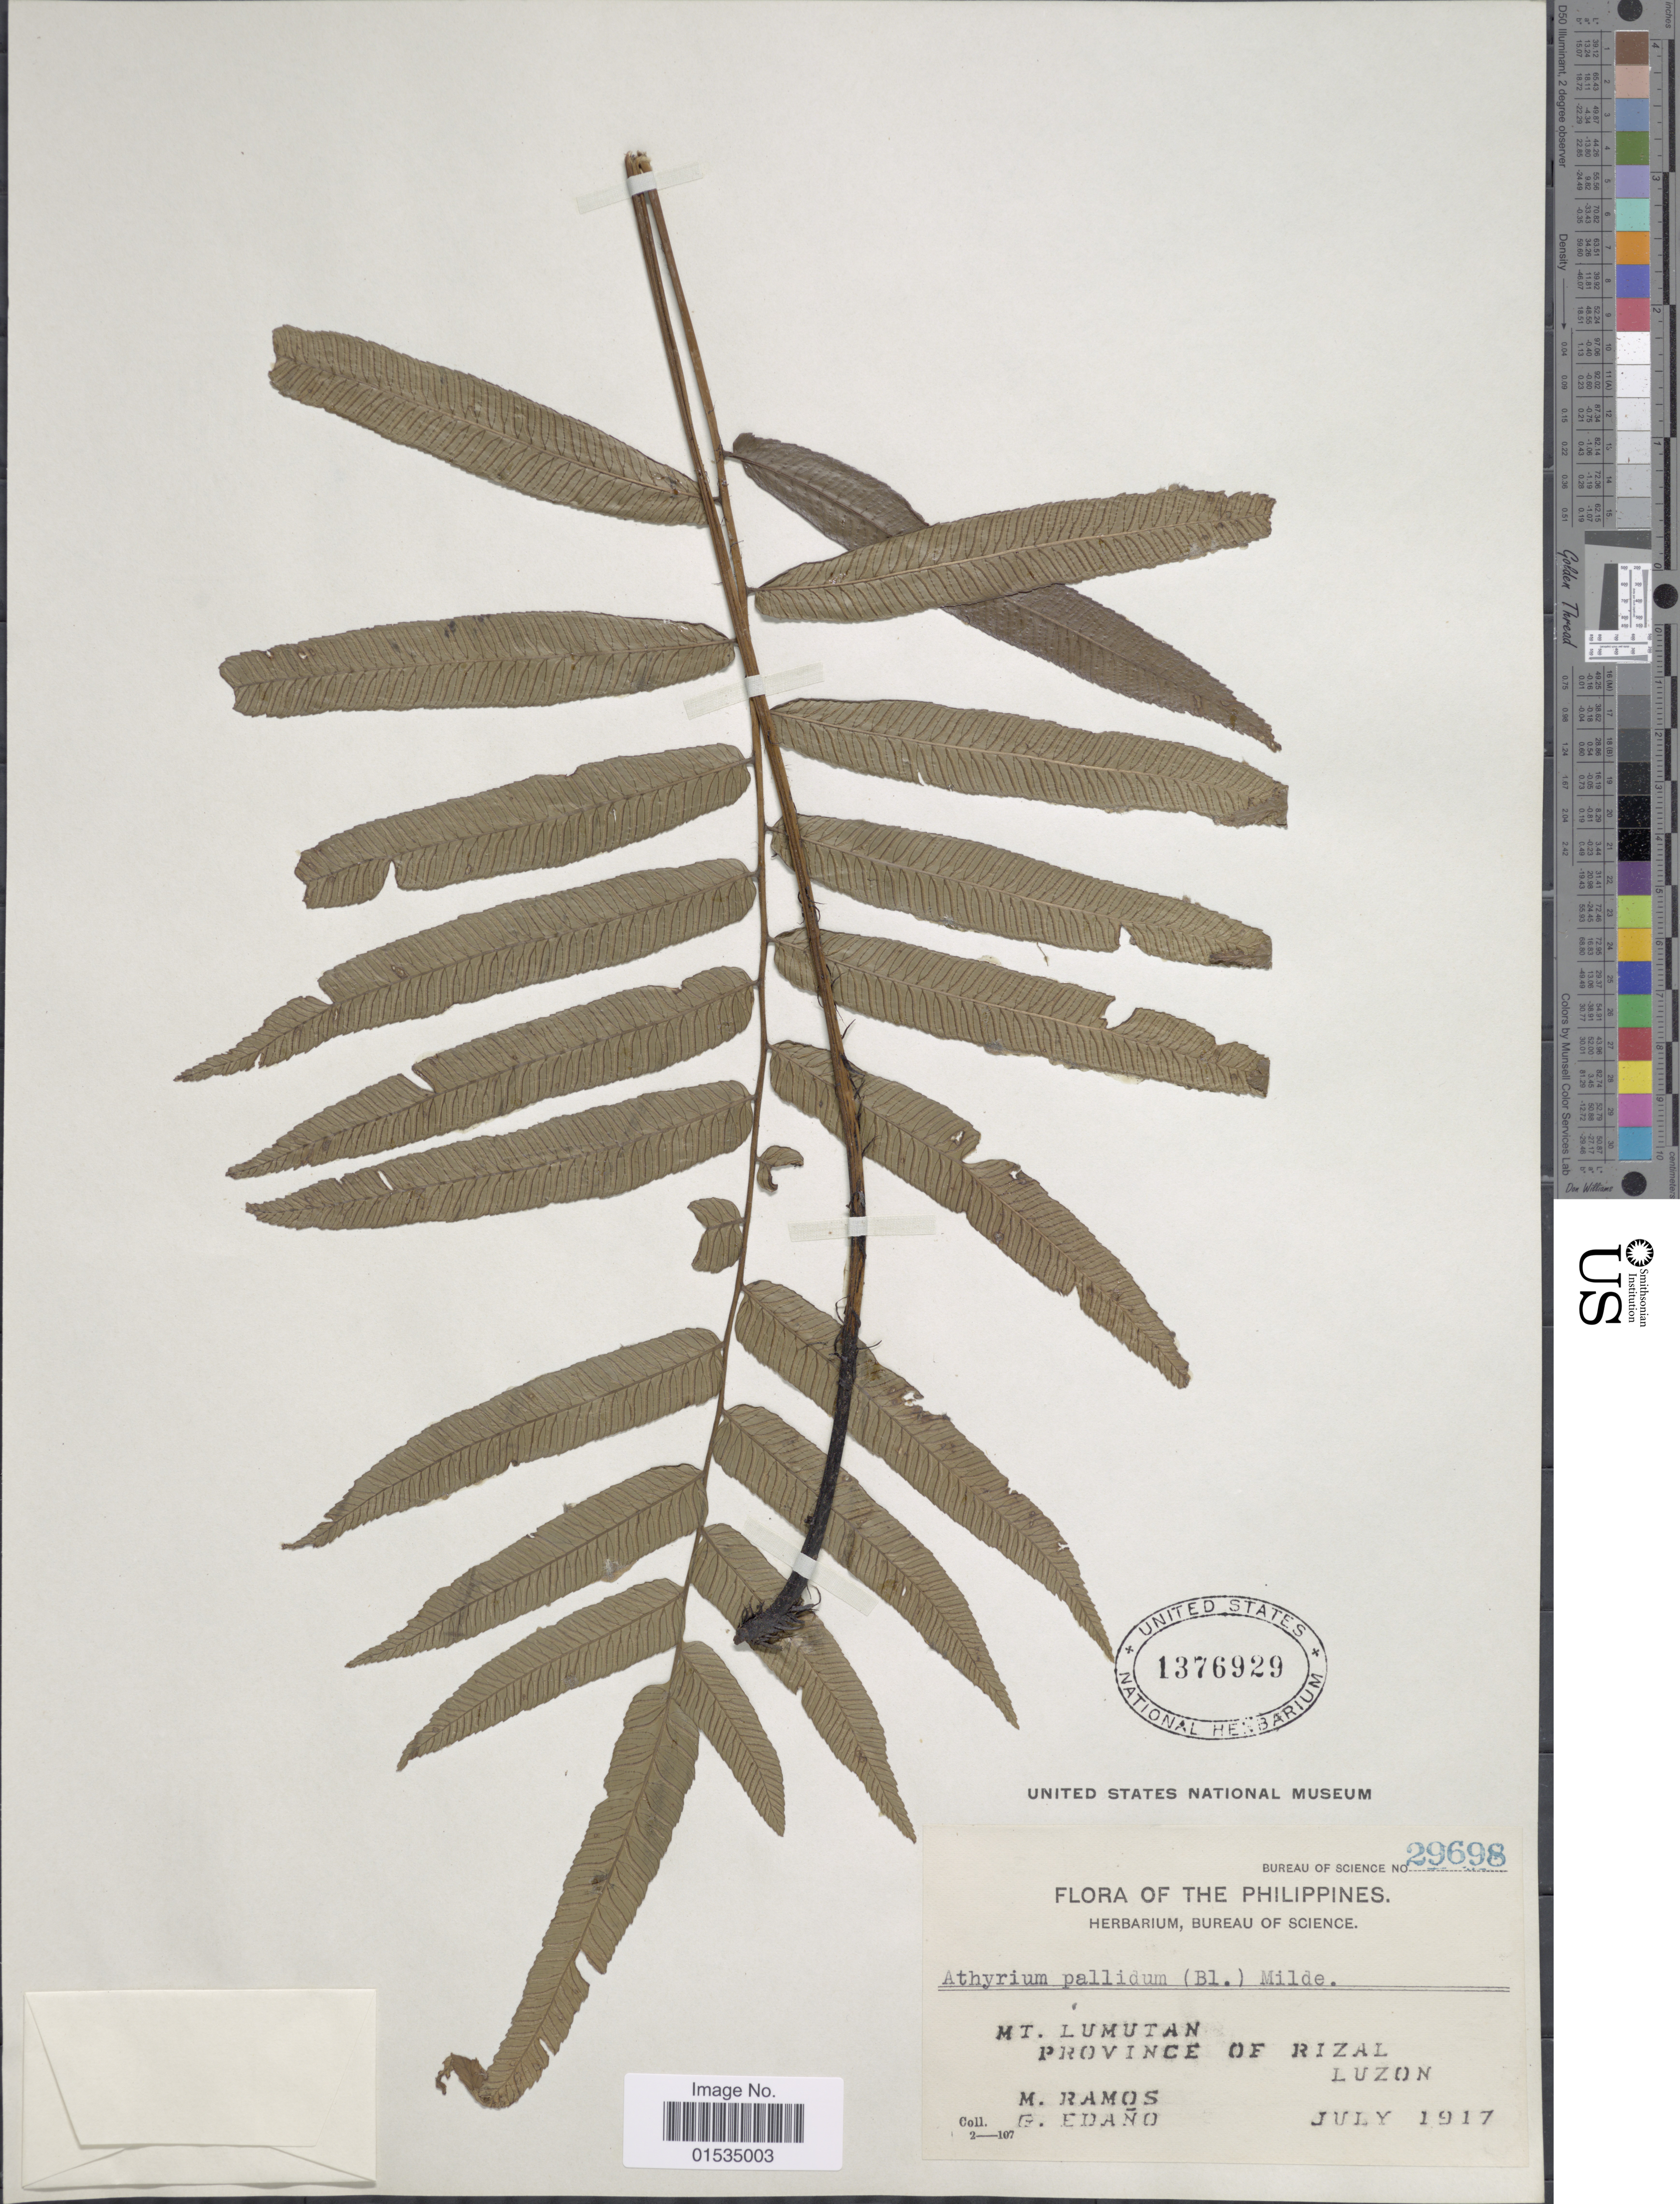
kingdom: Plantae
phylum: Tracheophyta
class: Polypodiopsida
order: Polypodiales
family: Athyriaceae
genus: Diplazium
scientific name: Diplazium pallidum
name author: (Blume) T. Moore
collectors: M. Ramos & G. Edaño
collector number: Bureau of Science 29698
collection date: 1917-07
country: Philippines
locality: Mt. Lumutan, Province of Rizal, Luzon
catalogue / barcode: US 1376929